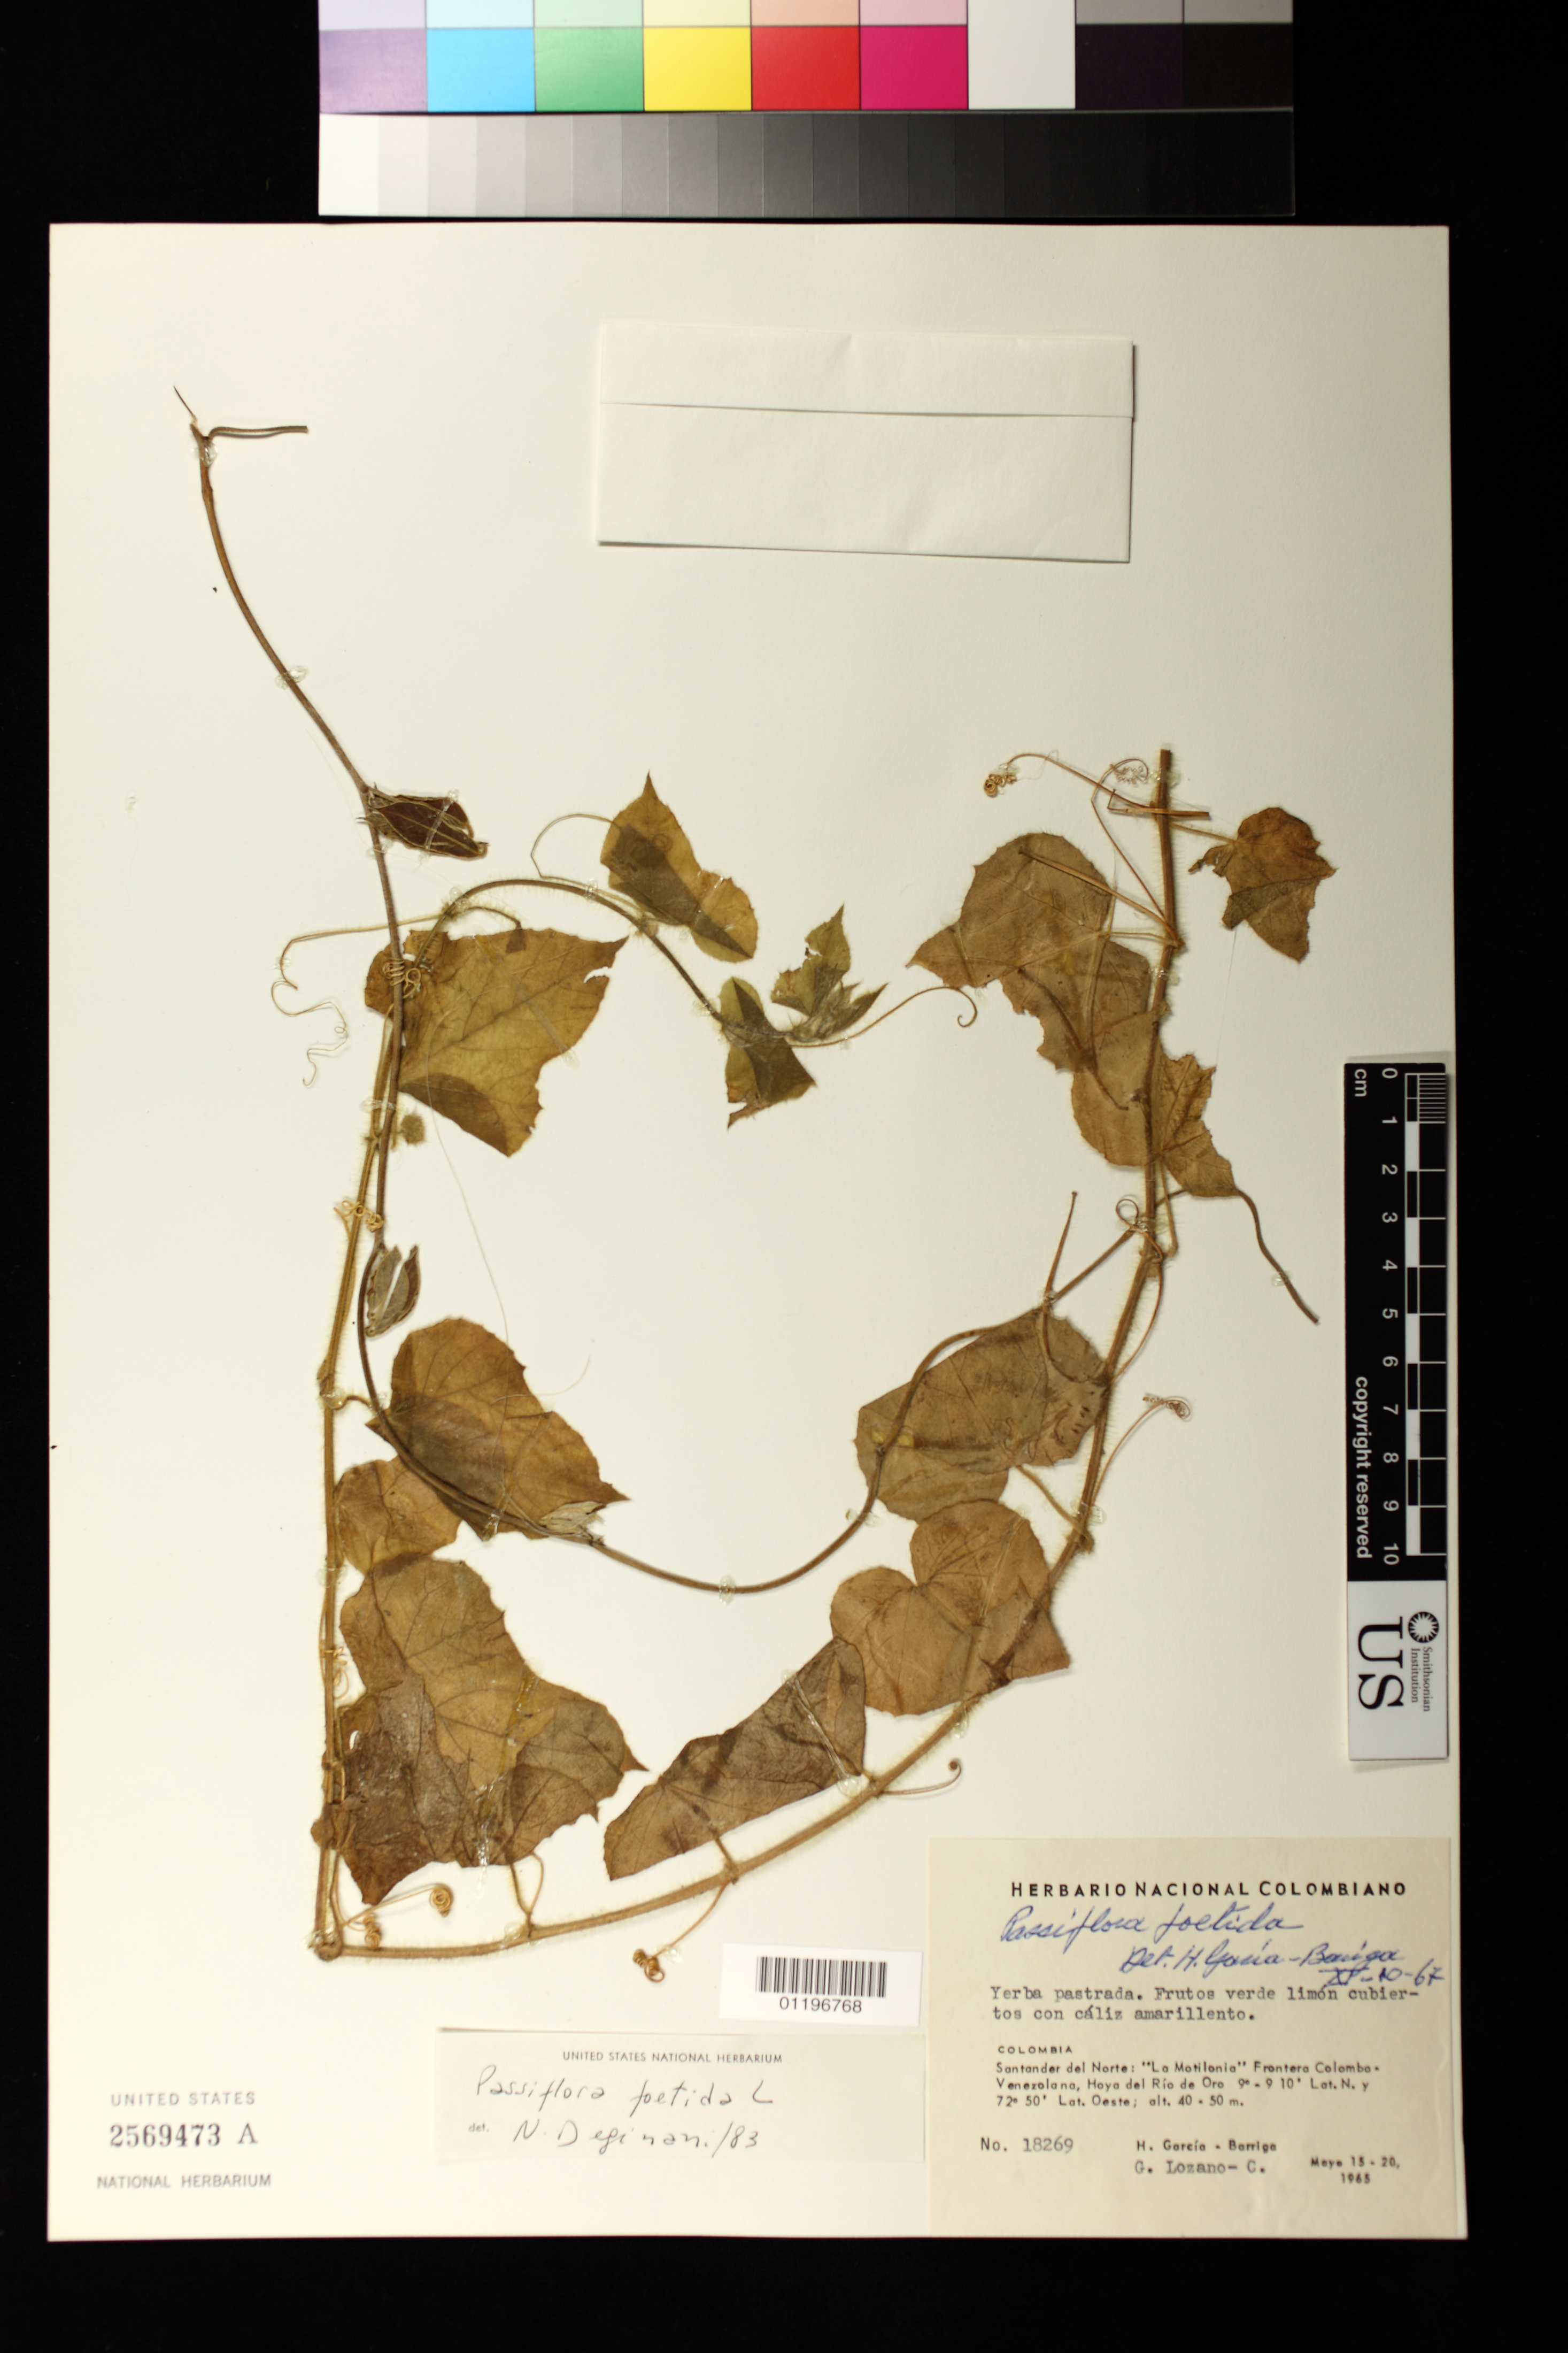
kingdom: Plantae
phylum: Tracheophyta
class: Magnoliopsida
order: Malpighiales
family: Passifloraceae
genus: Passiflora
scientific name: Passiflora foetida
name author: L.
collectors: H. García Barriga & G. Lozano-Contreras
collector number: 18269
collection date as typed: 15 May 1965 to 20 May 1965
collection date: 1965-05-15/1965-05-20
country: Colombia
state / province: Norte de Santander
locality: Santander del Norte: "La Motilonia" Frontera Colombo-Venezolana, Hoya del Río de Oro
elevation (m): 40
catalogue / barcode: US 2569473A